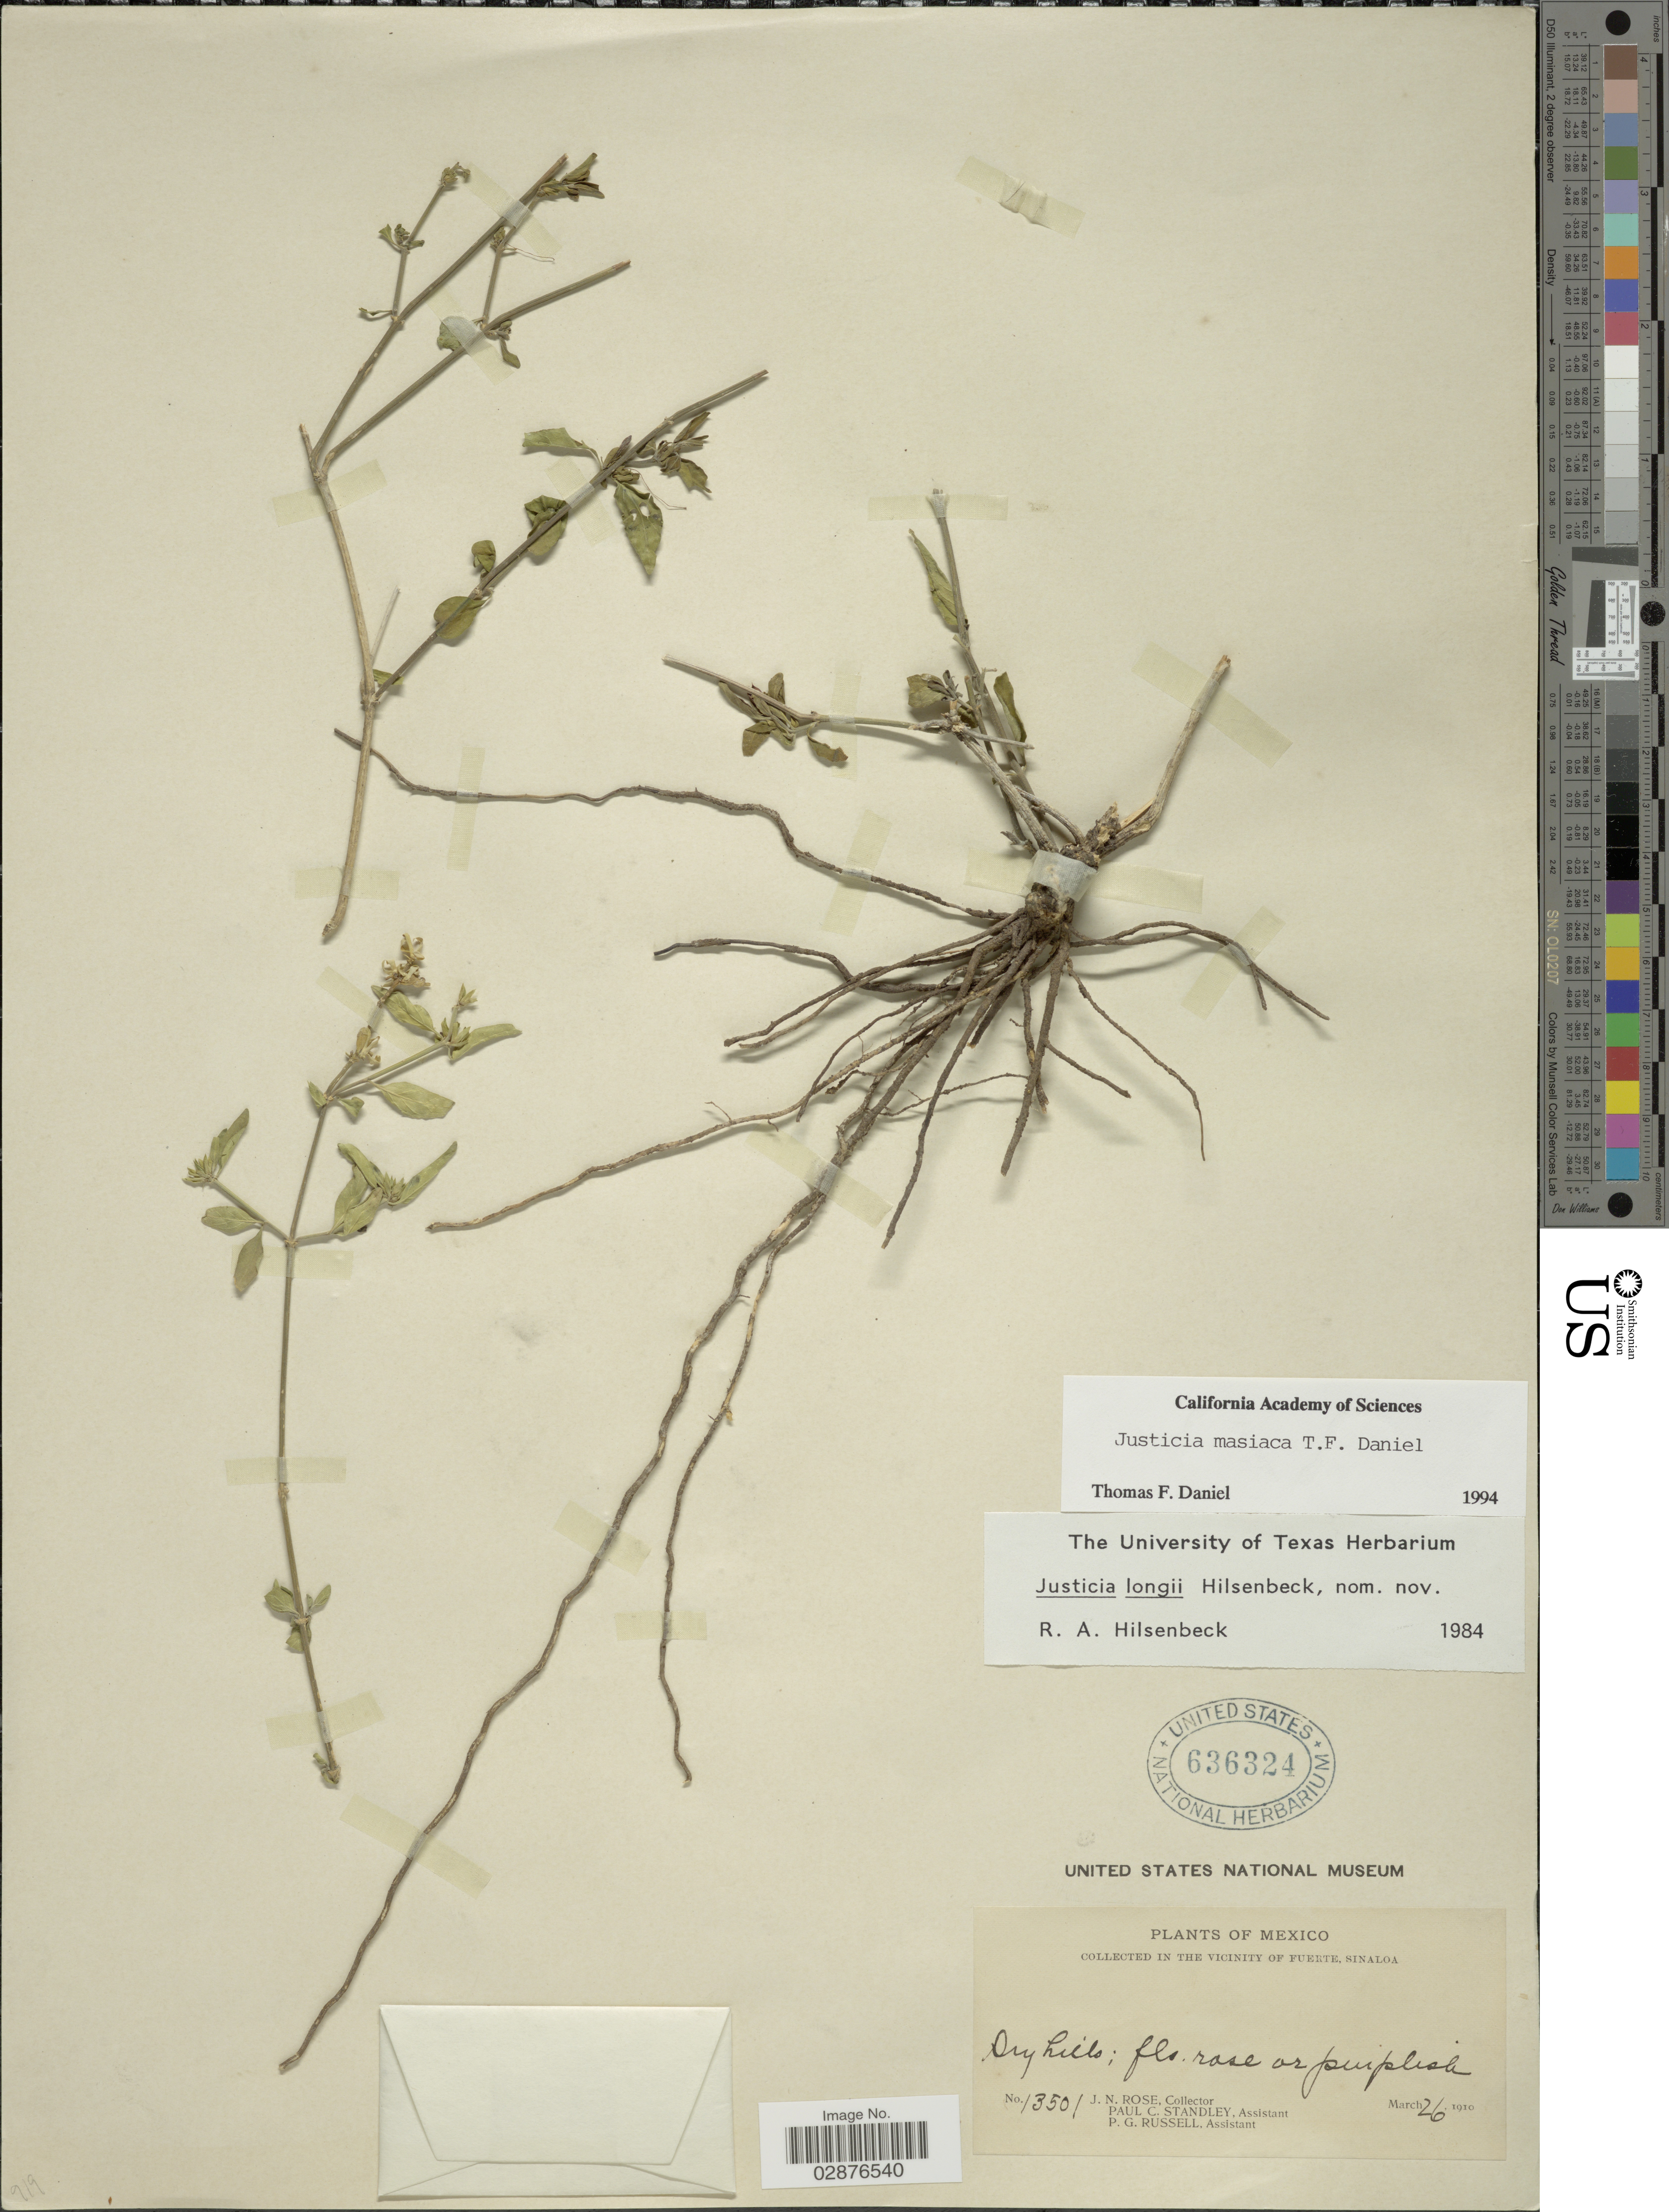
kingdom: Plantae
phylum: Tracheophyta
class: Magnoliopsida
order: Lamiales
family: Acanthaceae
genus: Justicia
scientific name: Justicia masiaca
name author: T.F. Daniel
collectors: J. N. Rose, P. C. Standley & P. G. Russell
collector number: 13501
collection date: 1910-03-26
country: Mexico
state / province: Sinaloa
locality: Vicinity of Fuerte.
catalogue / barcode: US 636324